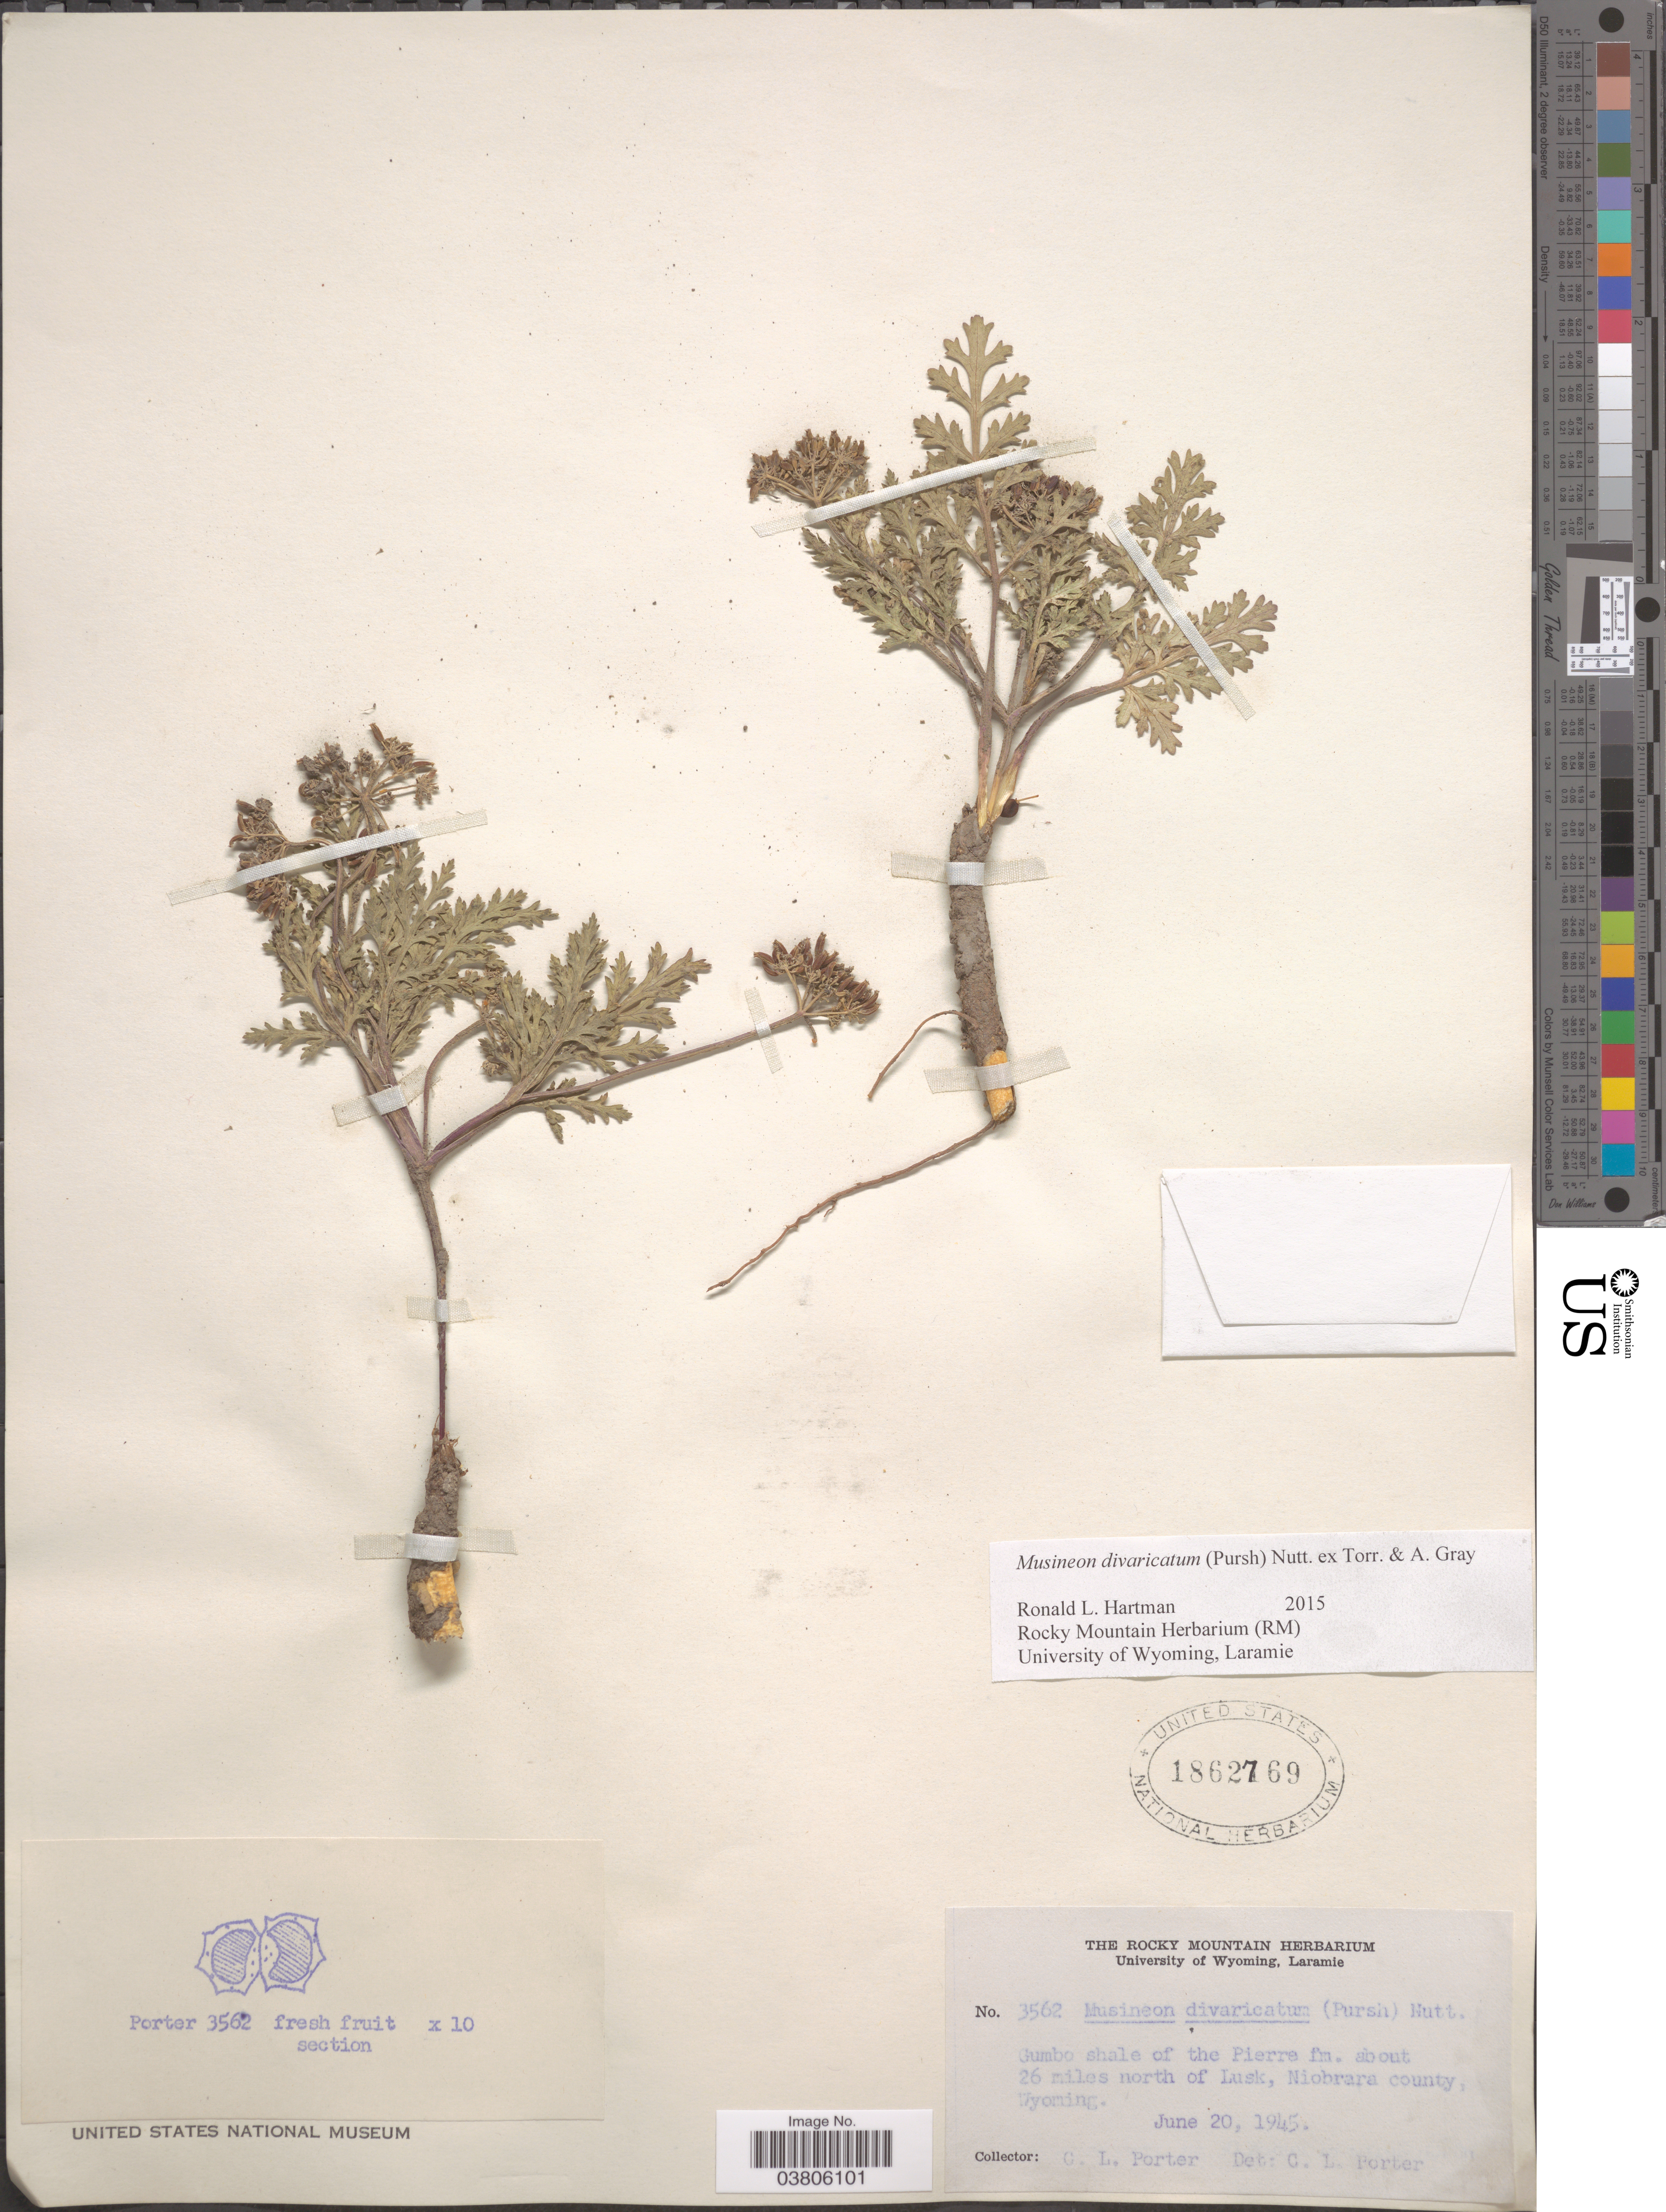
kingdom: Plantae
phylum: Tracheophyta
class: Magnoliopsida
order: Apiales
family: Apiaceae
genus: Musineon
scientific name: Musineon divaricatum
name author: (Pursh) Nutt.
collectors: C. L. Porter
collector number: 3562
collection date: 1945-06-20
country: United States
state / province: Wyoming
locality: Gumbo shale of the Pierre fm. about 26 miles north of Lusk, Niobrara county.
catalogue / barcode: US 1862769